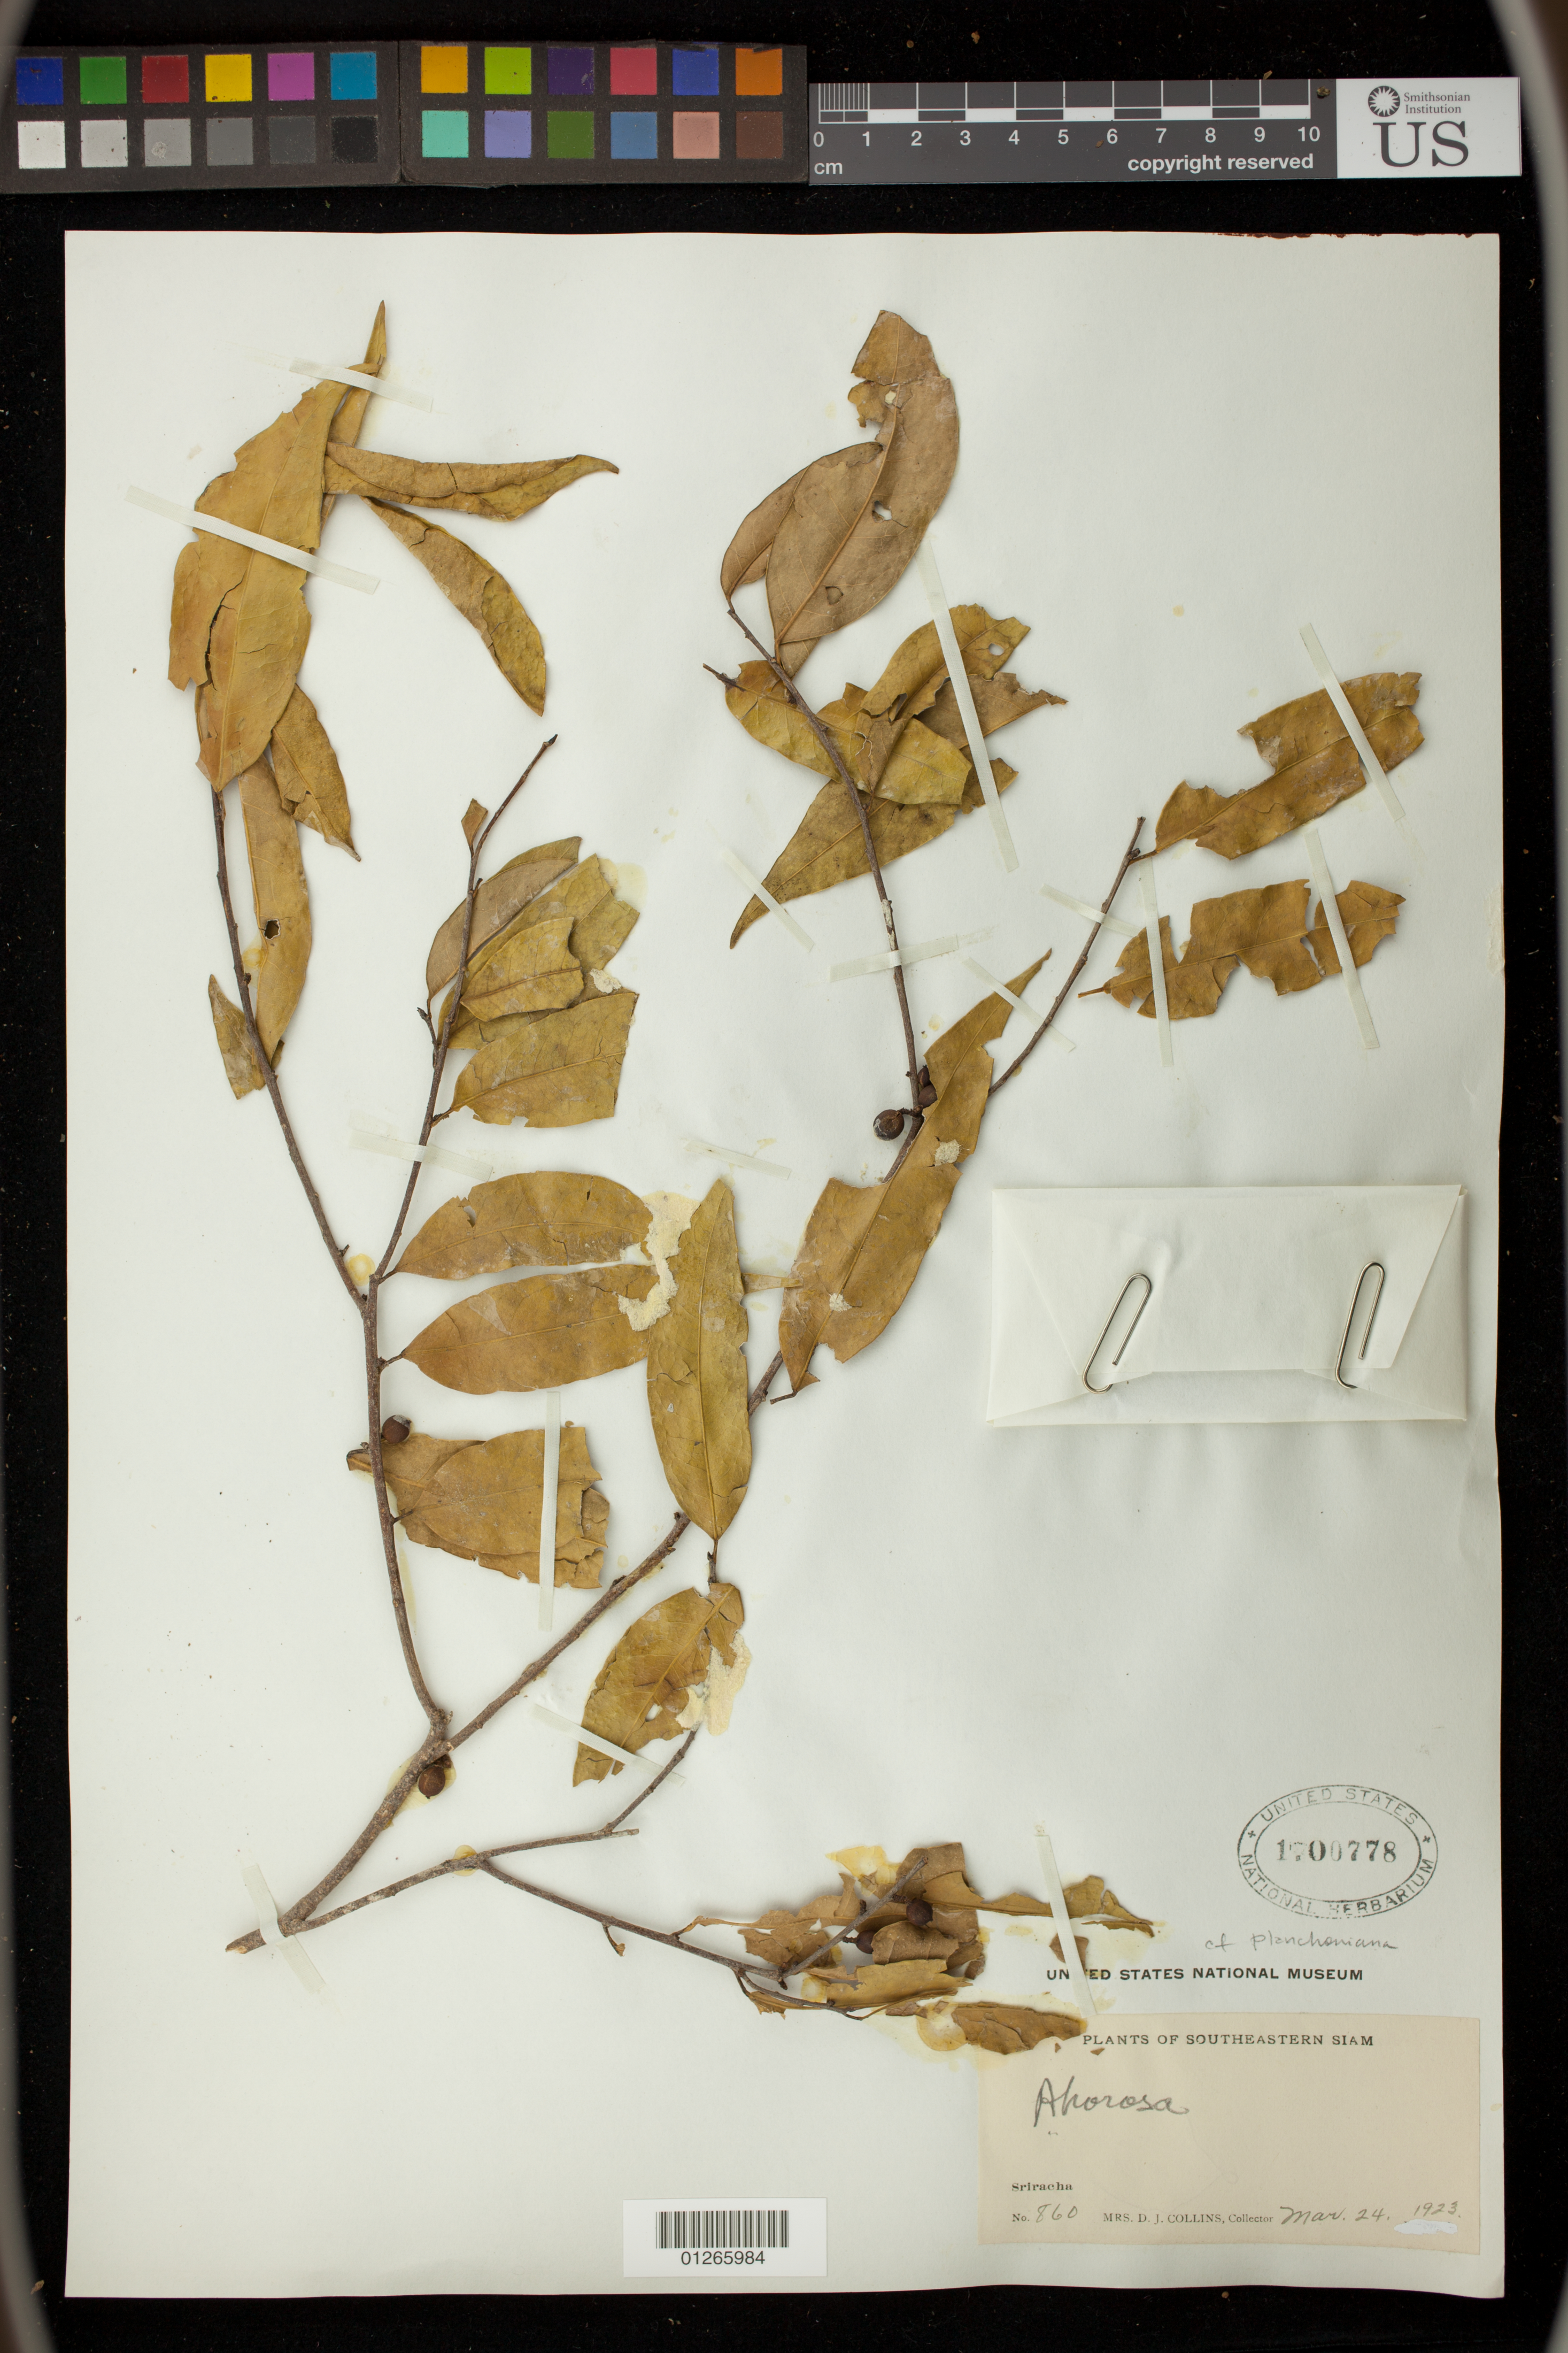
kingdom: Plantae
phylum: Tracheophyta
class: Magnoliopsida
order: Malpighiales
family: Phyllanthaceae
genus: Aporosa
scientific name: Aporosa planchoniana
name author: Baill. ex Müll. Arg.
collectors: Mrs. D. J. Collins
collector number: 860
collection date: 1923-03-24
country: Thailand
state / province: Chon Buri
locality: Sriracha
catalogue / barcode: US 1700778